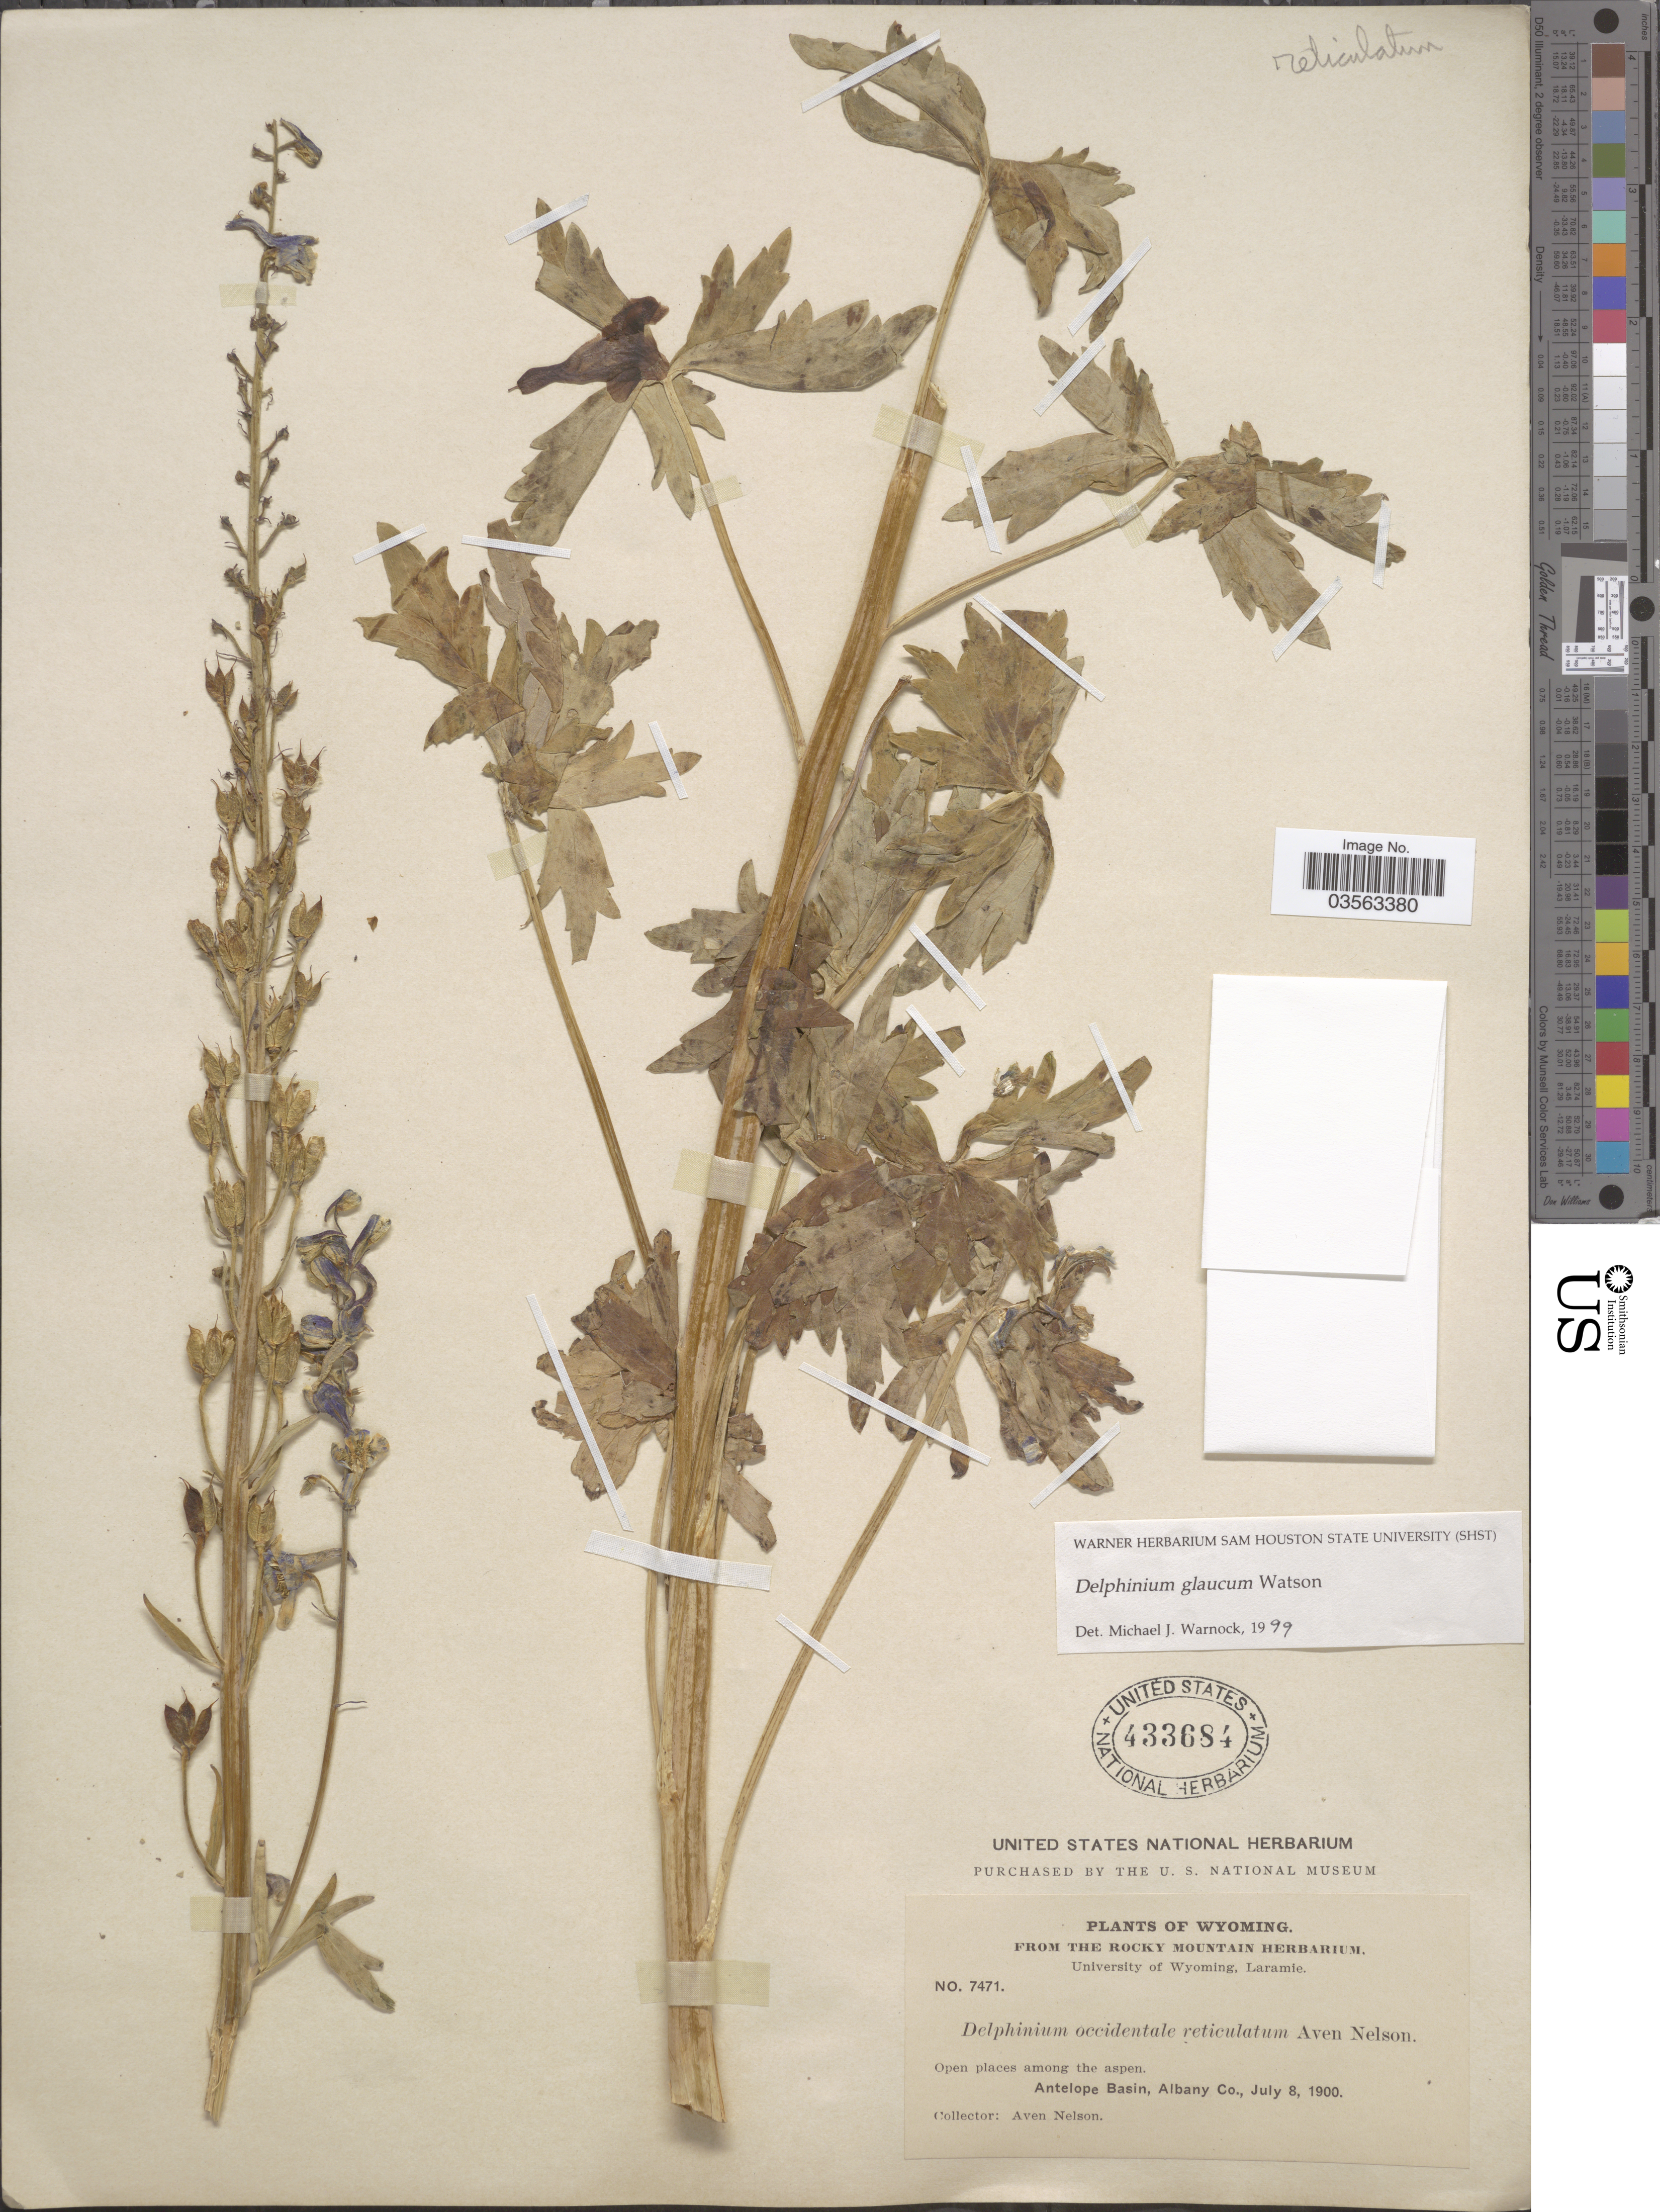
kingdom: Plantae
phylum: Tracheophyta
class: Magnoliopsida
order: Ranunculales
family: Ranunculaceae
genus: Delphinium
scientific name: Delphinium glaucum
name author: S. Watson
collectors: A. Nelson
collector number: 7471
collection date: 1900-07-08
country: United States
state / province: Wyoming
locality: Open places among the aspen. Antelope Basin, Albany co.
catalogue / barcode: US 433684